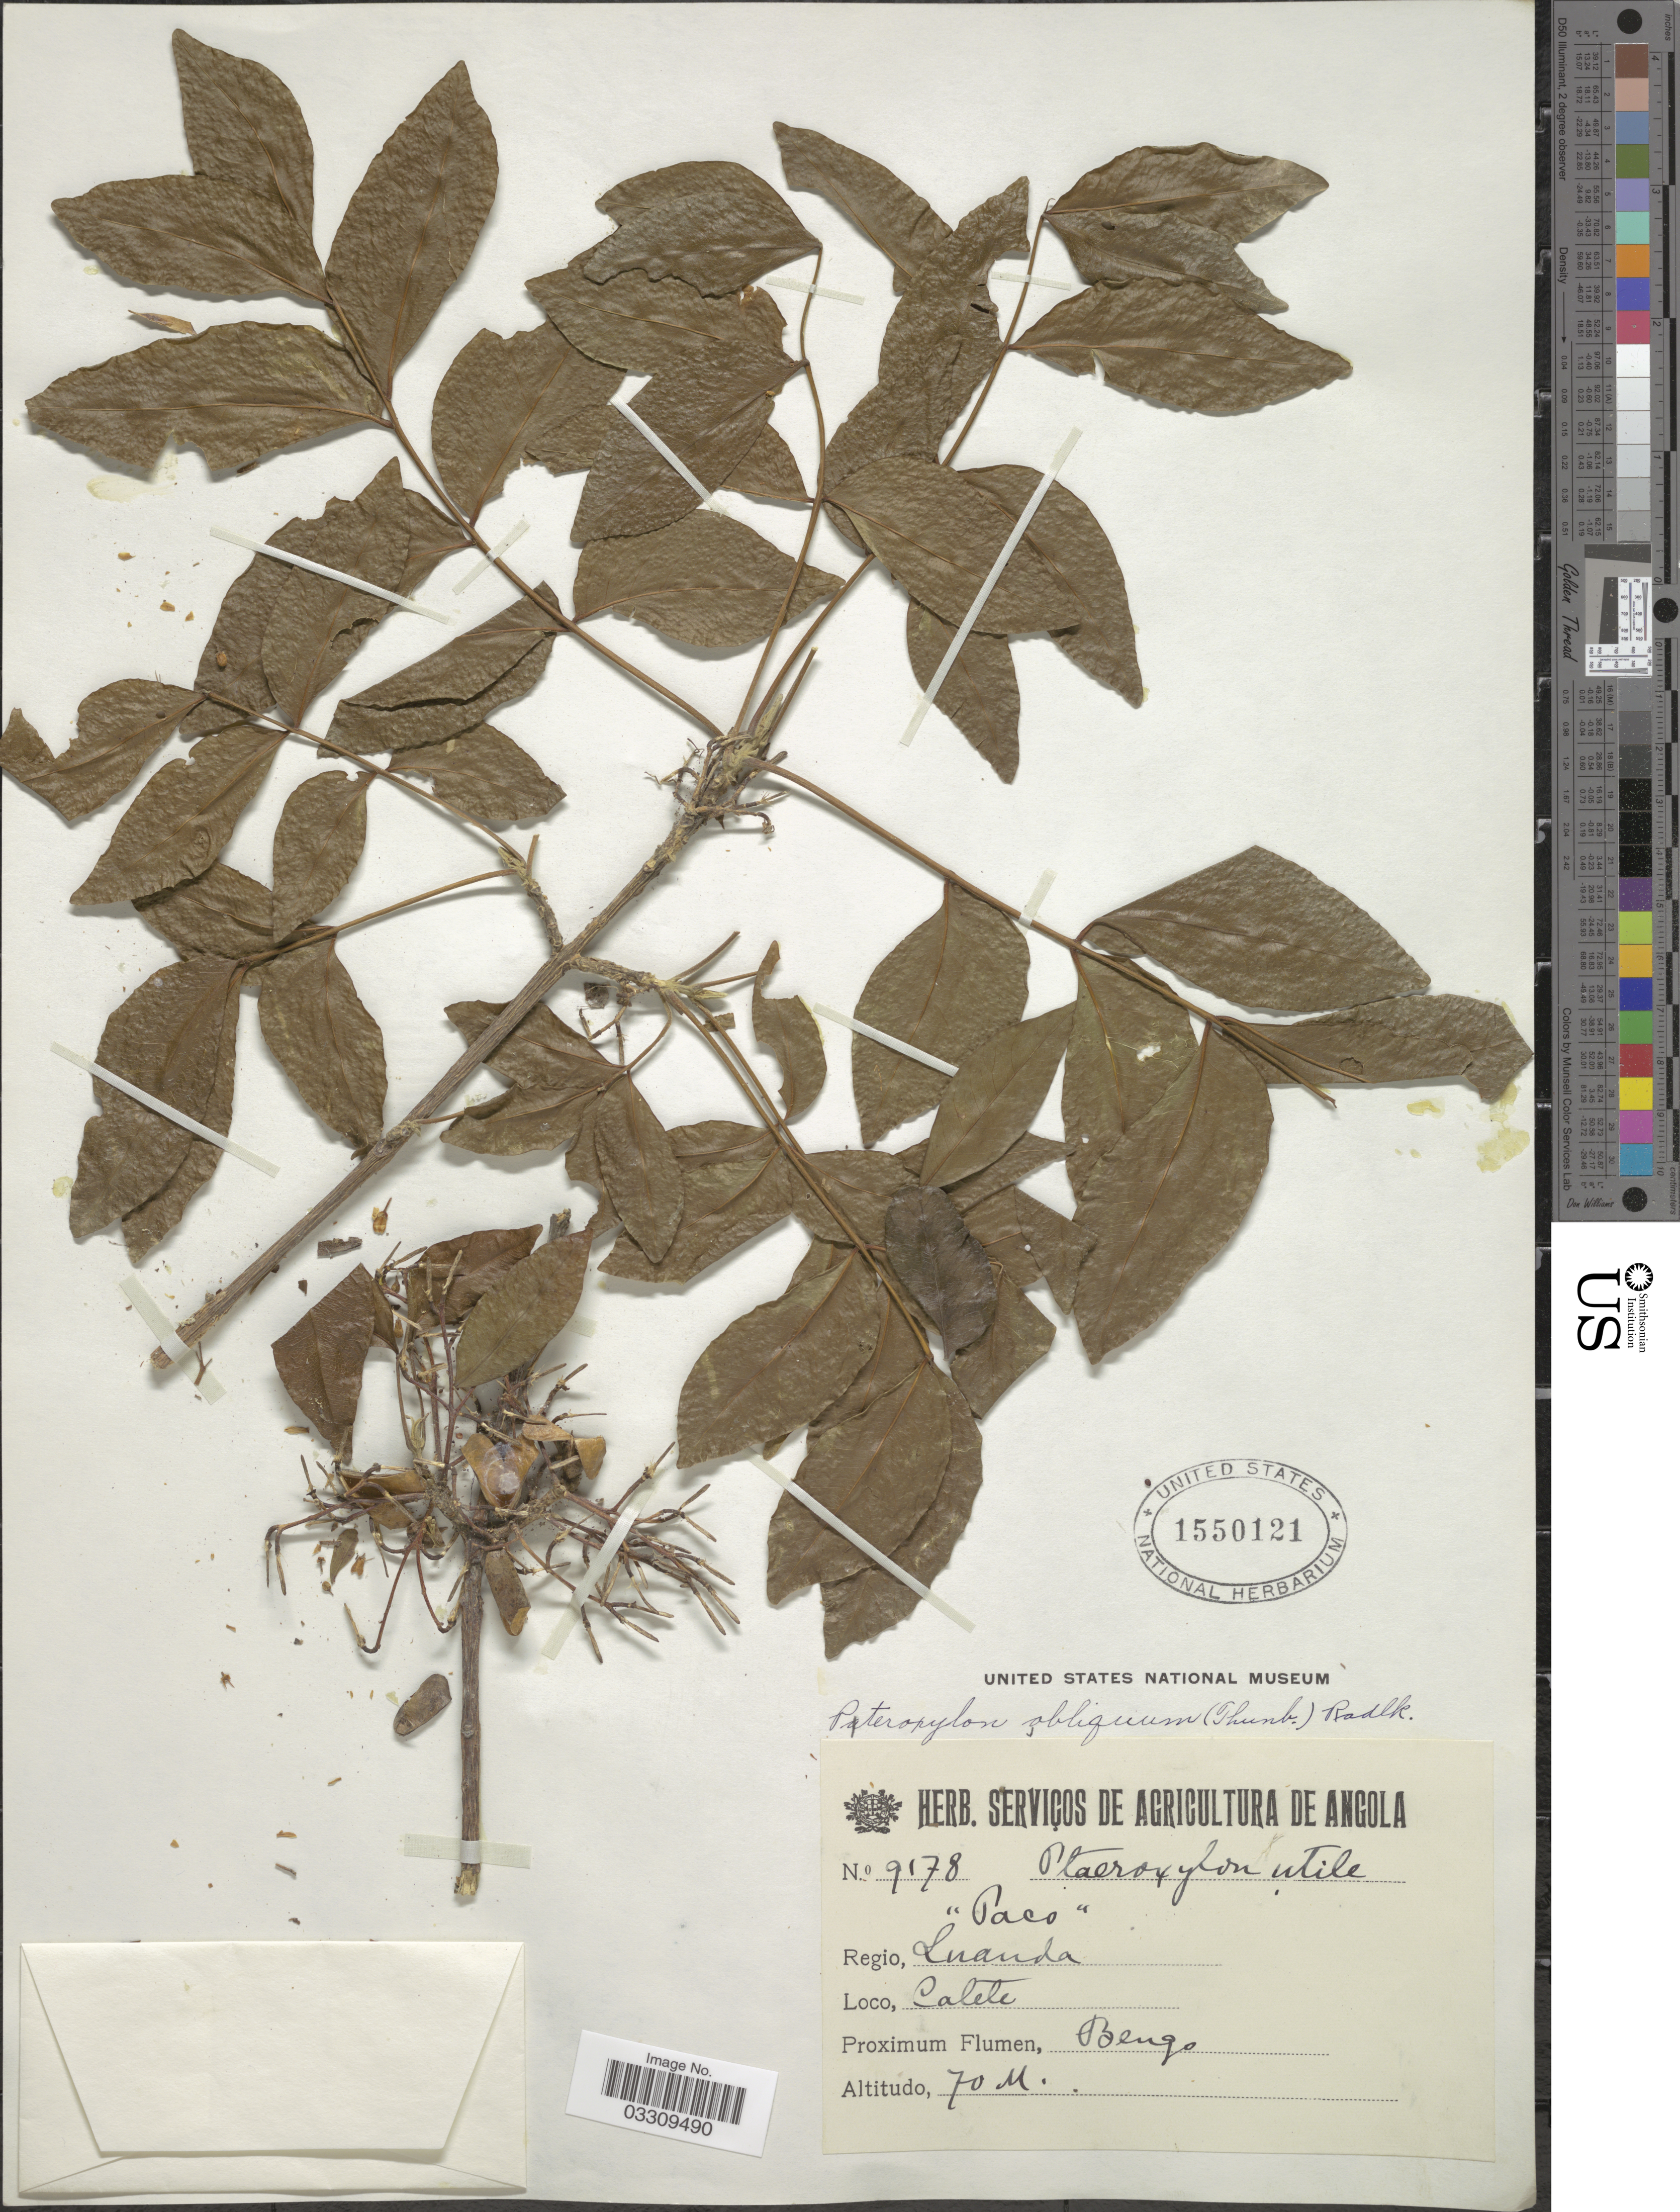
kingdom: Plantae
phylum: Tracheophyta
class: Magnoliopsida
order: Sapindales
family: Rutaceae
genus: Ptaeroxylon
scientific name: Ptaeroxylon obliquum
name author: (Thunb.) Radlk.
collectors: ex herb. Servicos de Agricultura de Angola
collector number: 9178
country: Angola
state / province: Luanda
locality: Regio, Luanda. Calete. Proximum Flumen, Bengo [unsure placement].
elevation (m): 70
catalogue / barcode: US 1550121